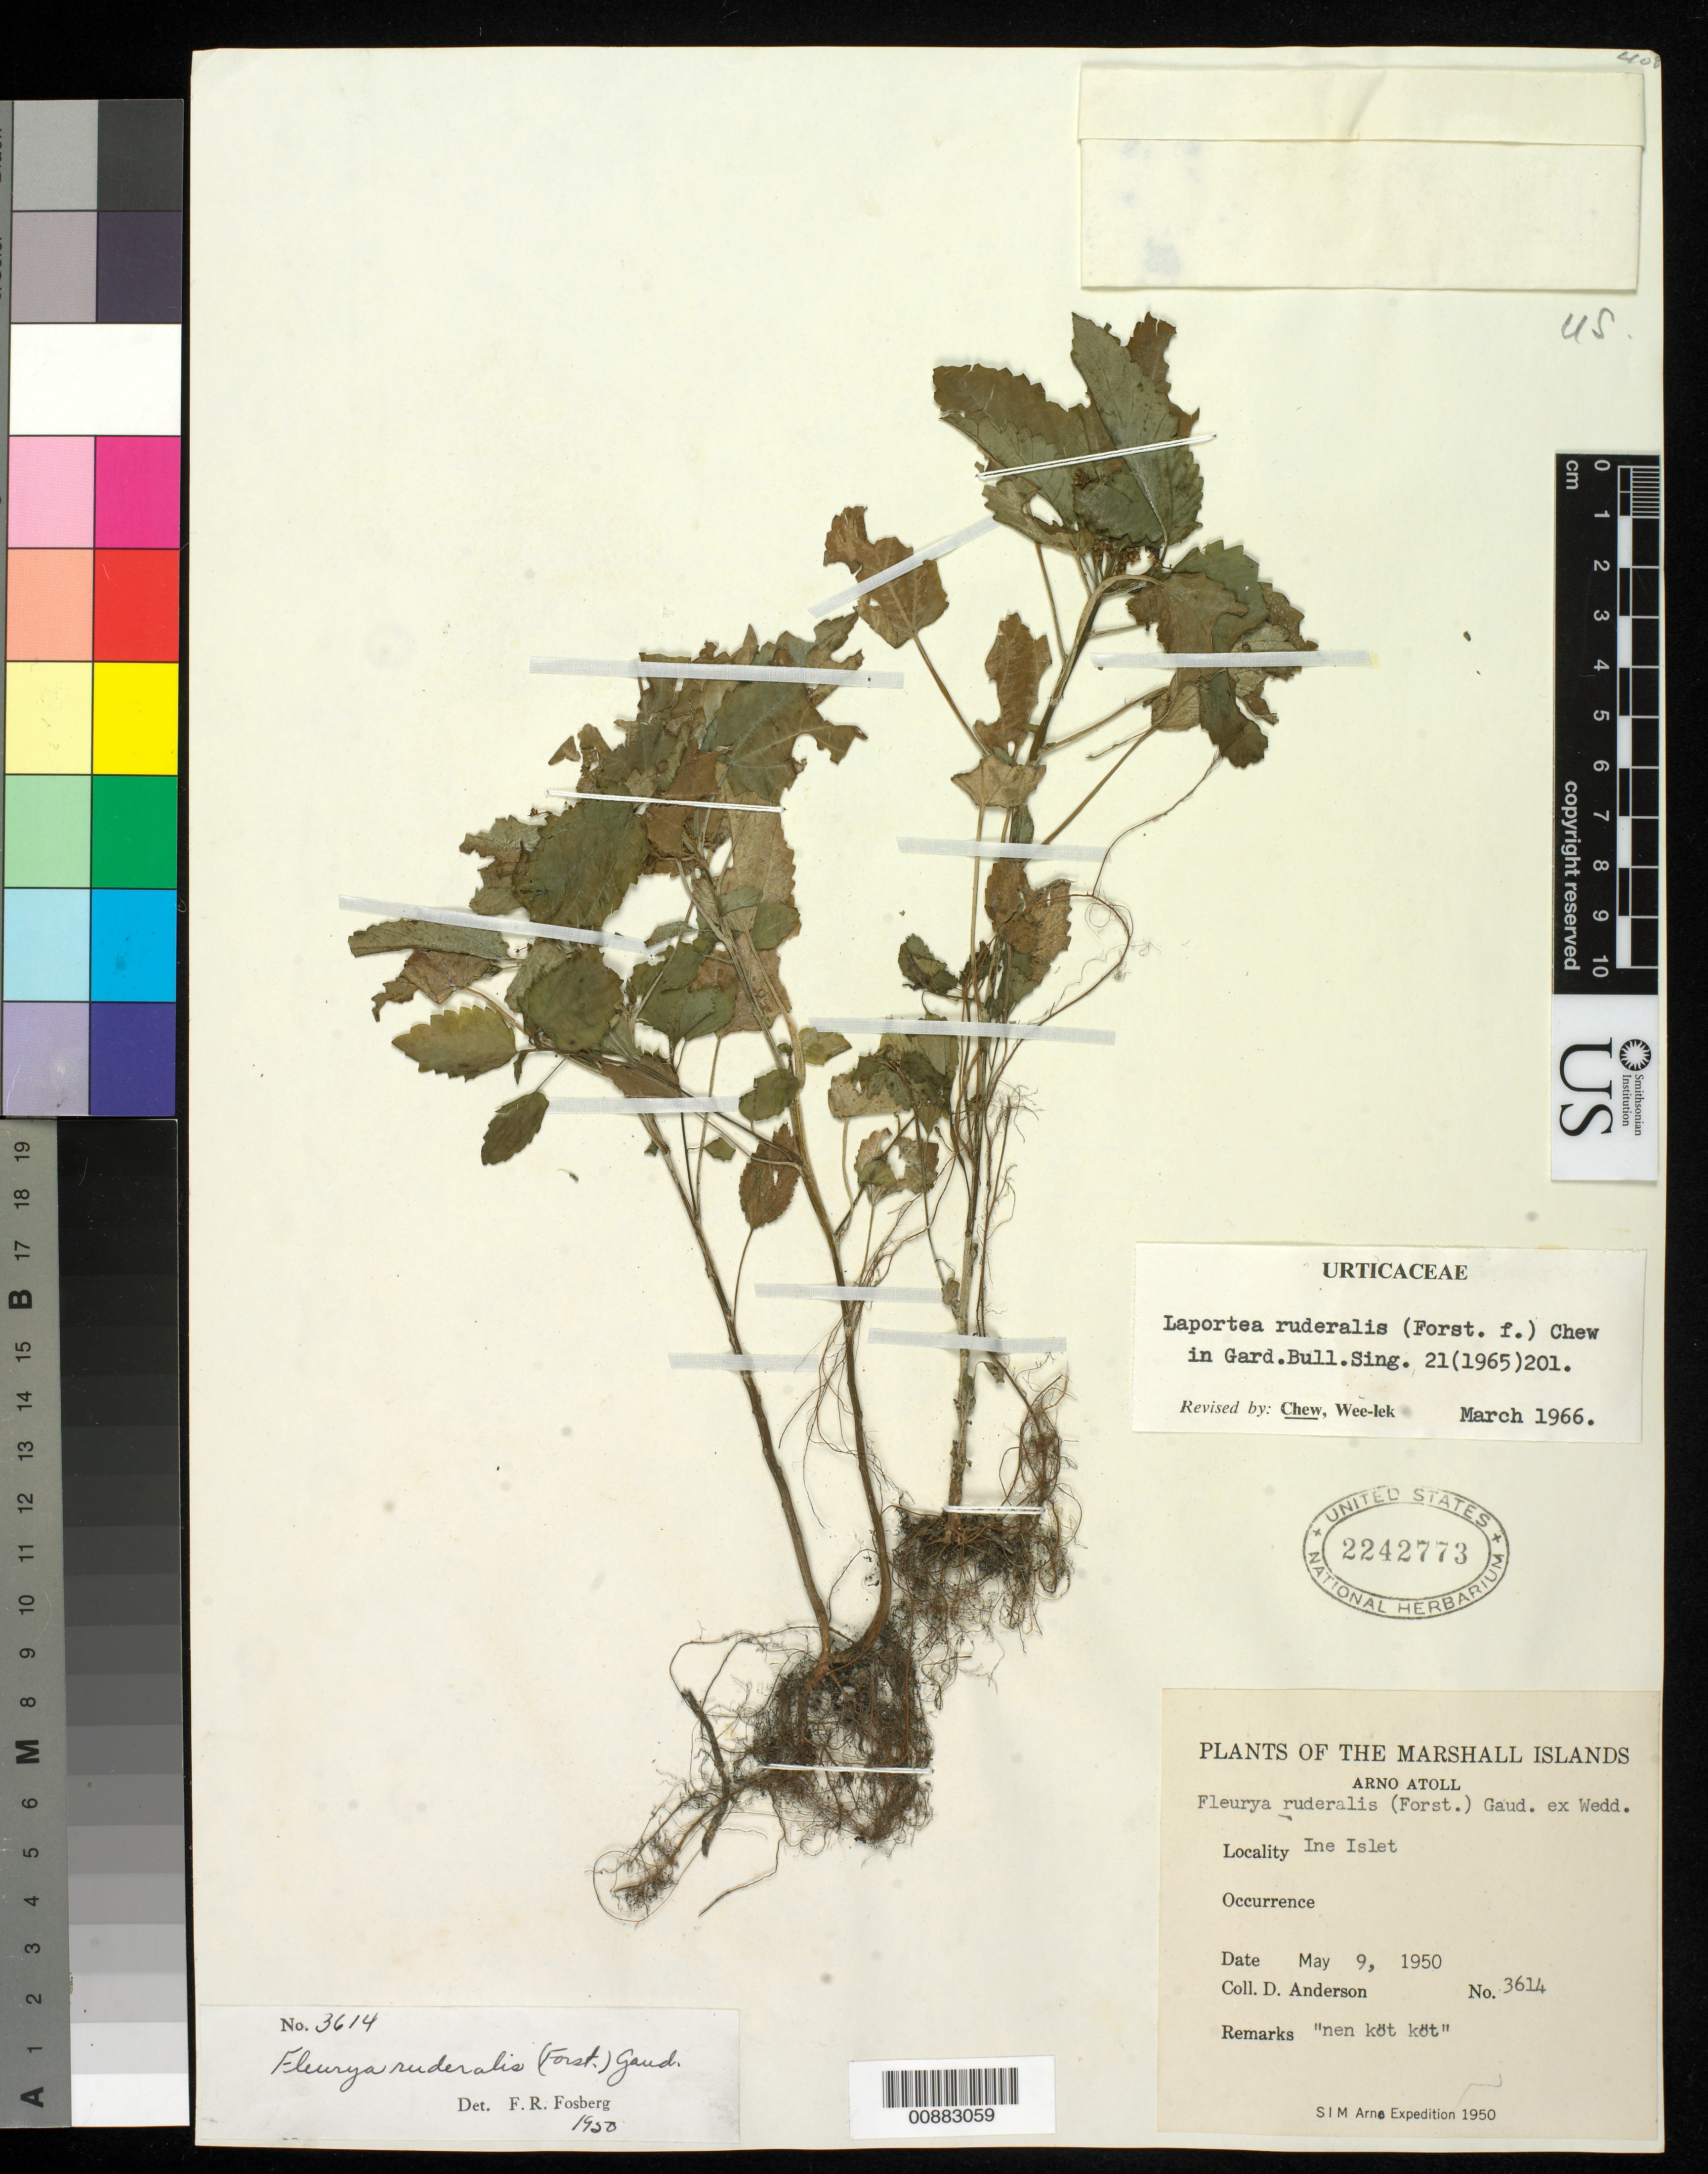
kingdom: Plantae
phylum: Tracheophyta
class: Magnoliopsida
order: Rosales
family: Urticaceae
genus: Laportea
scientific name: Laportea ruderalis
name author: (G. Forst.) Chew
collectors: D. Anderson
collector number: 3614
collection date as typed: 09 May 1950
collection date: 1950-05-09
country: Marshall Islands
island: Arno Atoll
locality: Ine Islet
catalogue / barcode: US 2242773